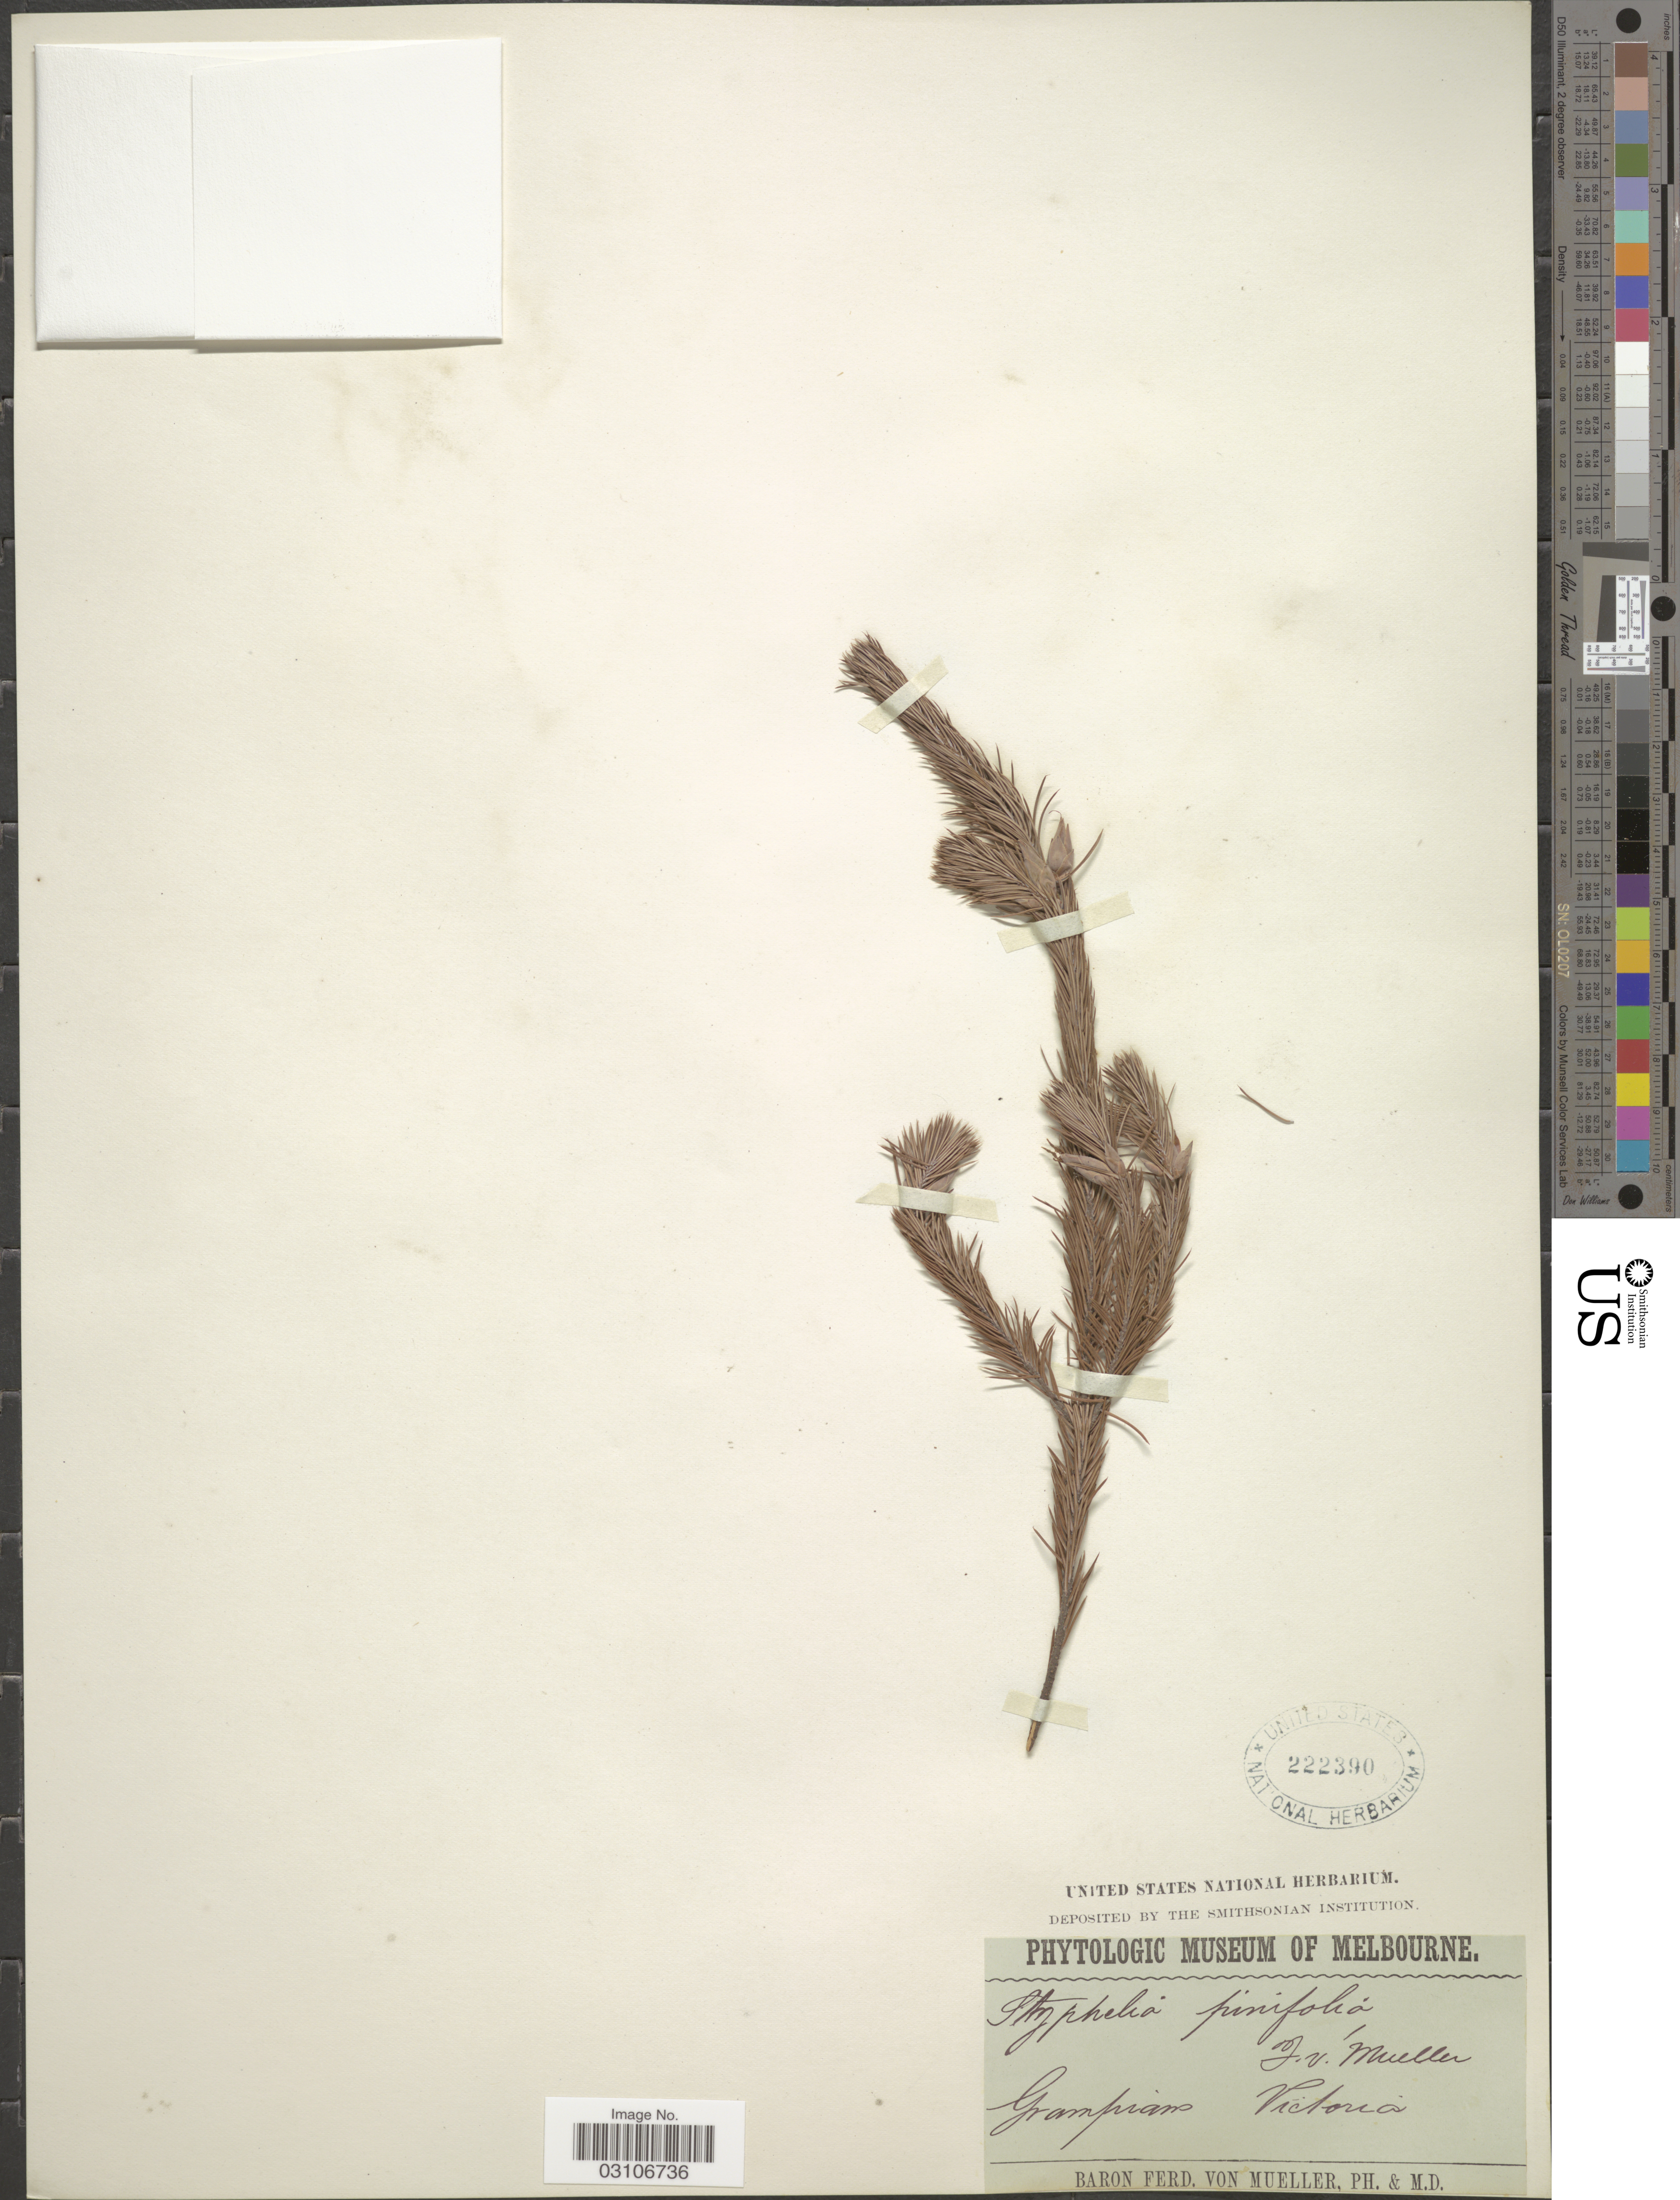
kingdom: Plantae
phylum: Tracheophyta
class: Magnoliopsida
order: Ericales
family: Ericaceae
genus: Astroloma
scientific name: Astroloma pinifolium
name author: (R. Br.) Benth.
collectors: F. Mueller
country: Australia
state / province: Victoria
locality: Grampians, Victoria.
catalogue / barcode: US 222390